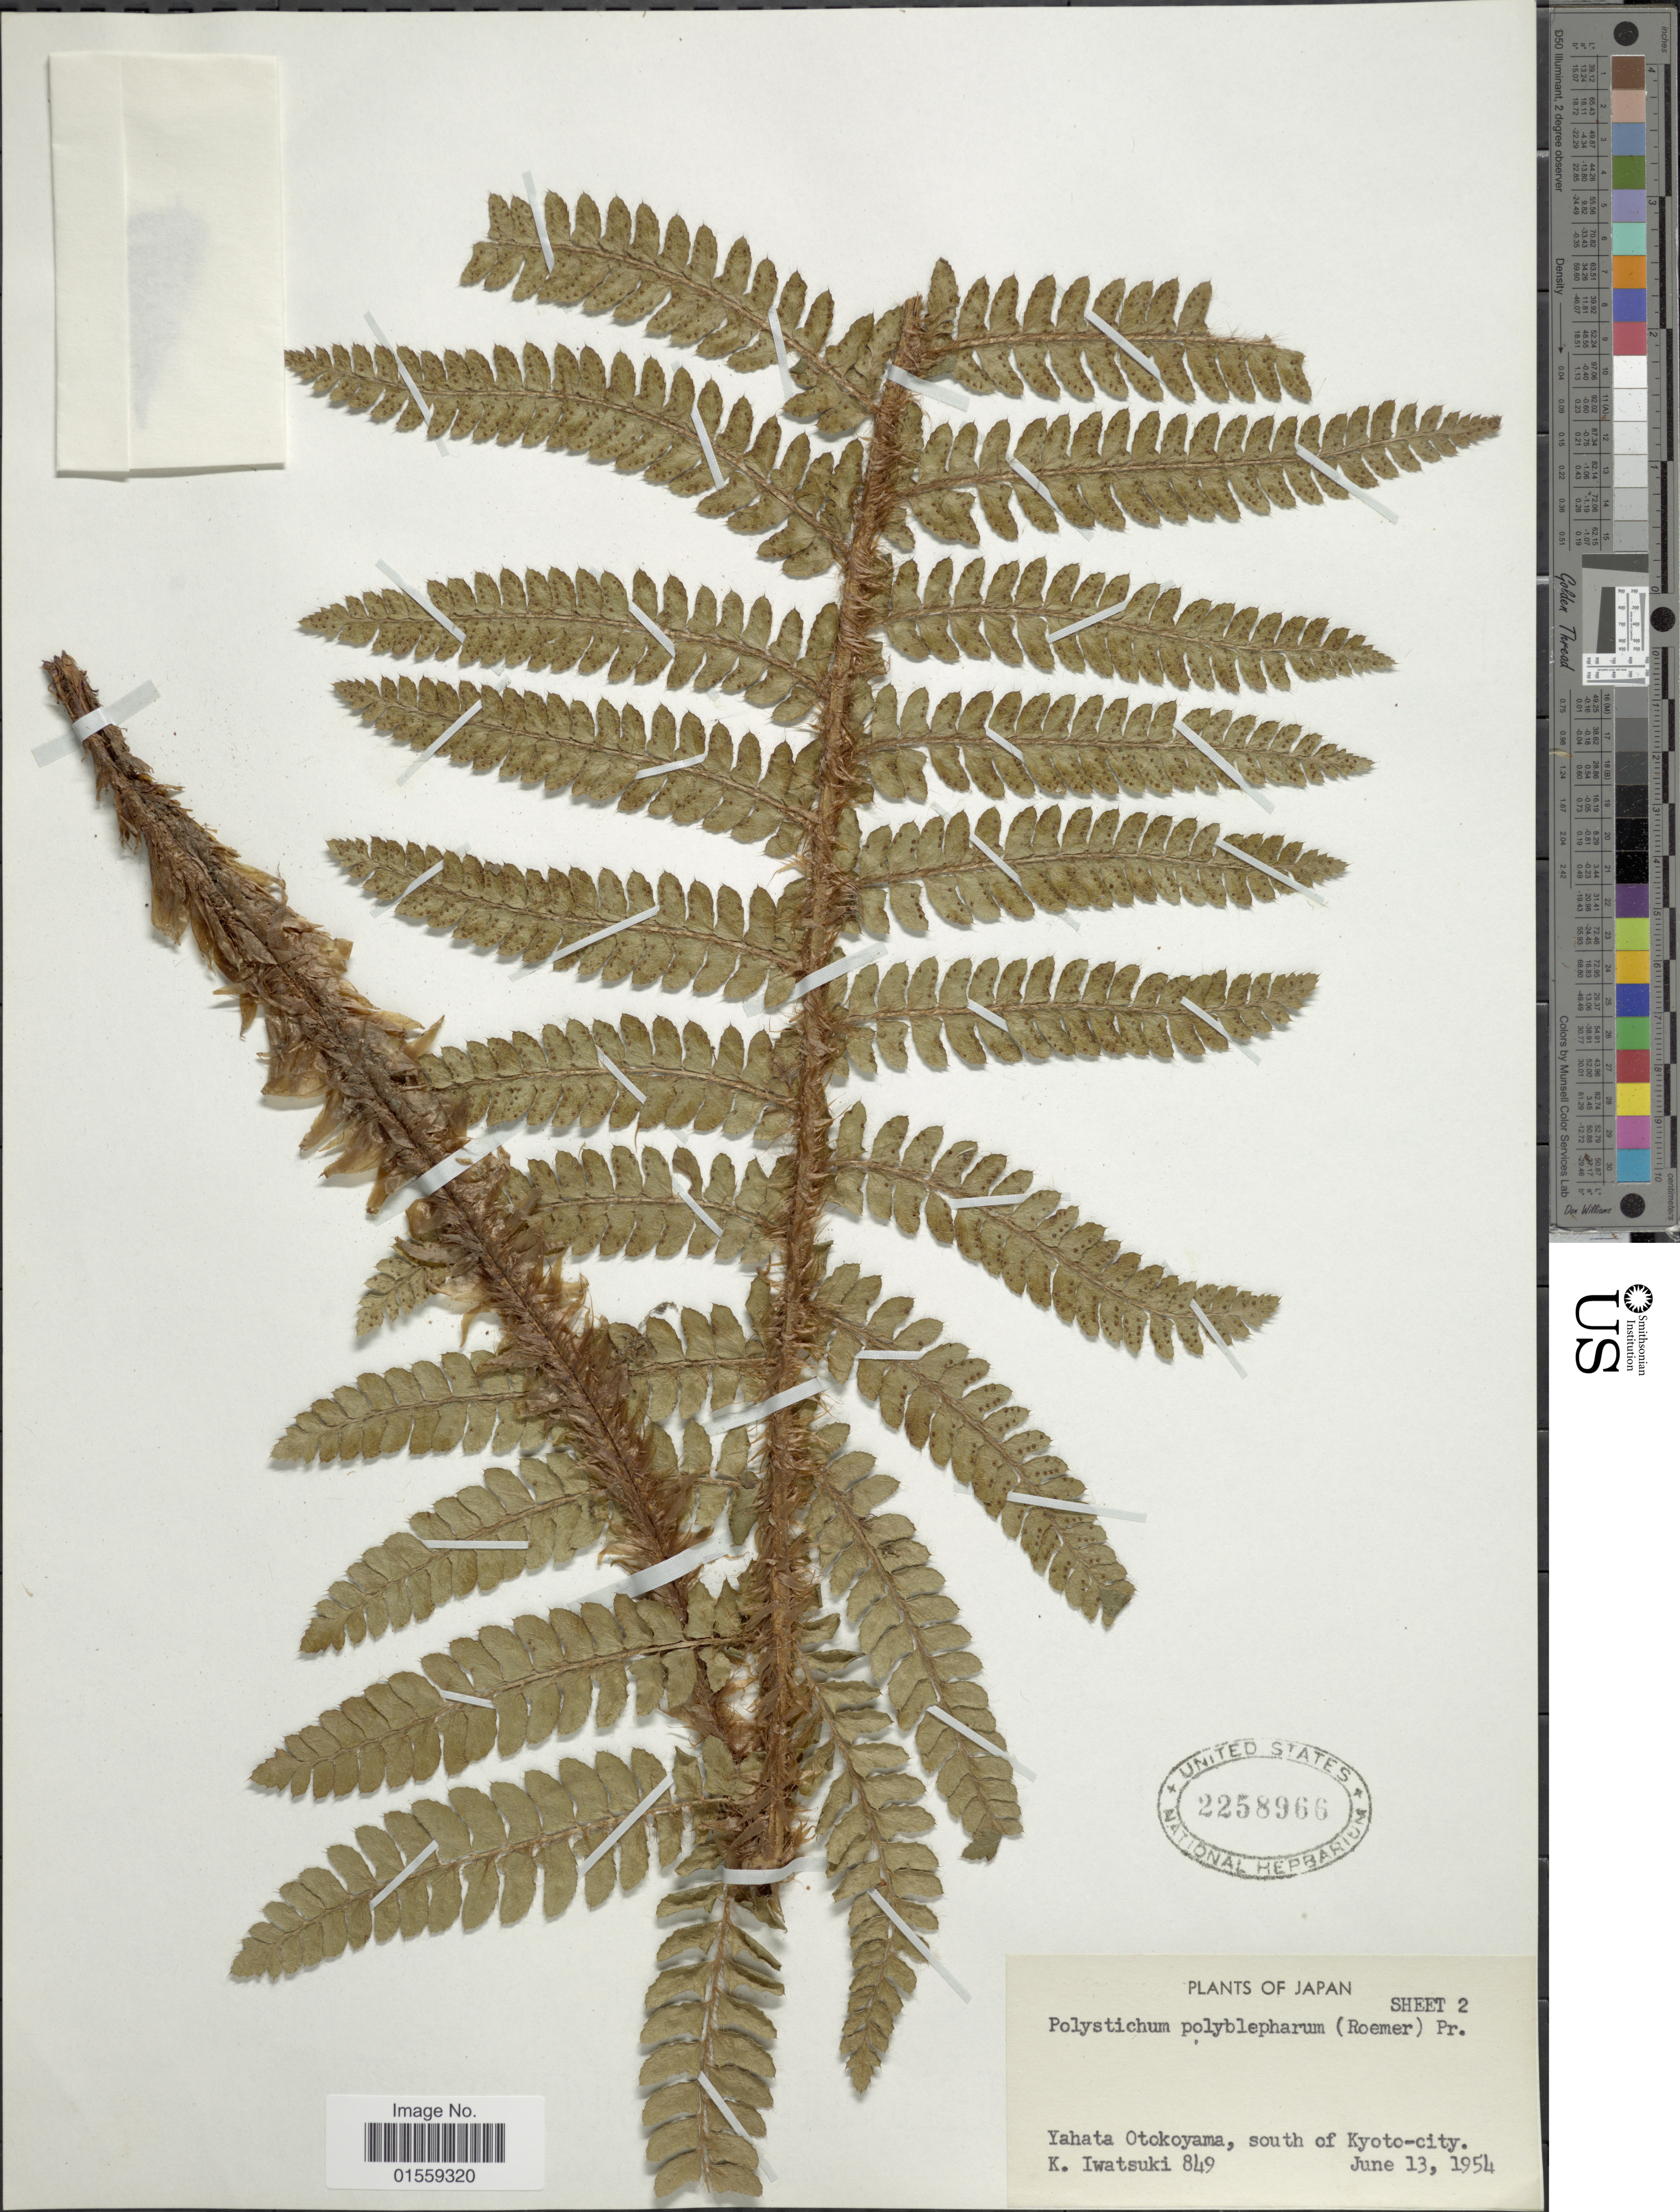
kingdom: Plantae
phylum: Tracheophyta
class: Polypodiopsida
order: Polypodiales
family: Dryopteridaceae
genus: Polystichum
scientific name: Polystichum polyblepharum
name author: (Roemer ex Kunze) C. Presl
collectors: K. Iwatsuki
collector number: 849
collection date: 1954-06-13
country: Japan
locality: Yahata Otokoyama, south of Kyoto-city.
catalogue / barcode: US 2258966